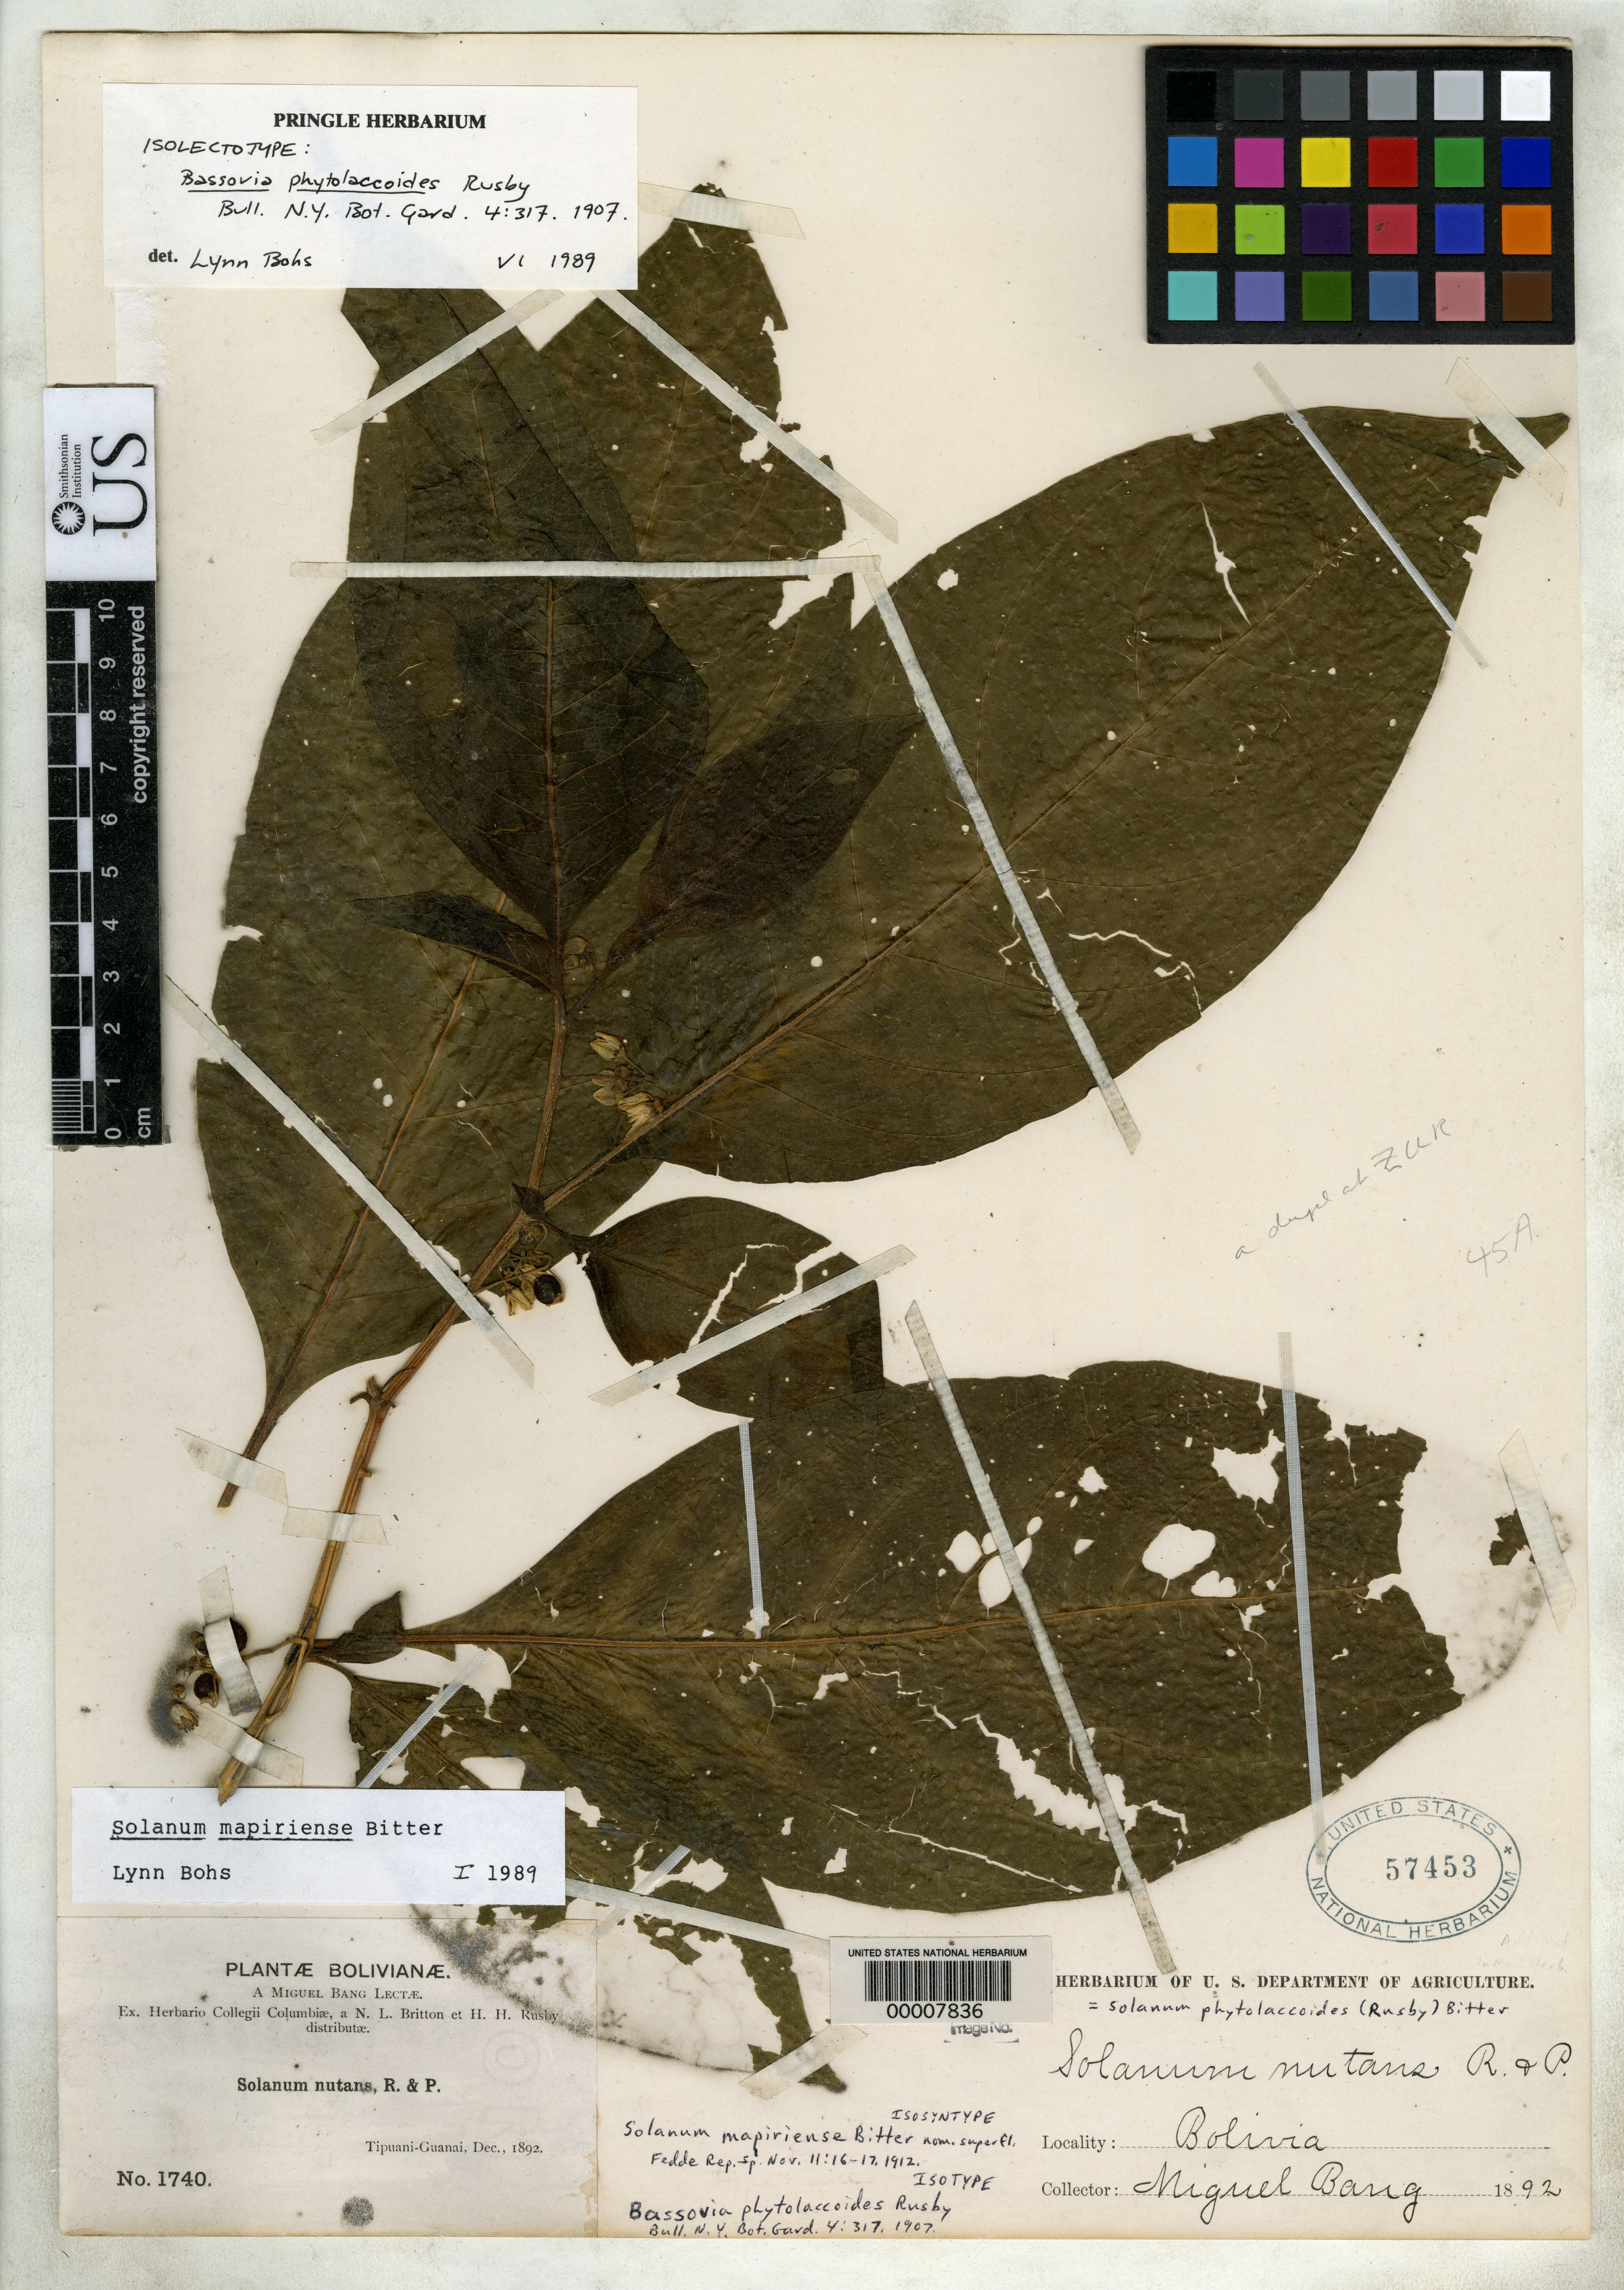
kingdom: Plantae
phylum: Tracheophyta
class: Magnoliopsida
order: Solanales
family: Solanaceae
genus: Bassovia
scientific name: Bassovia phytolaccoides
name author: Rusby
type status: Isolectotype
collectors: M. Bang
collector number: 1740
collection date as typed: Dec 1892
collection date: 1892-12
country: Bolivia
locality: Tipuani - Guanai.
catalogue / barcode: US 57453